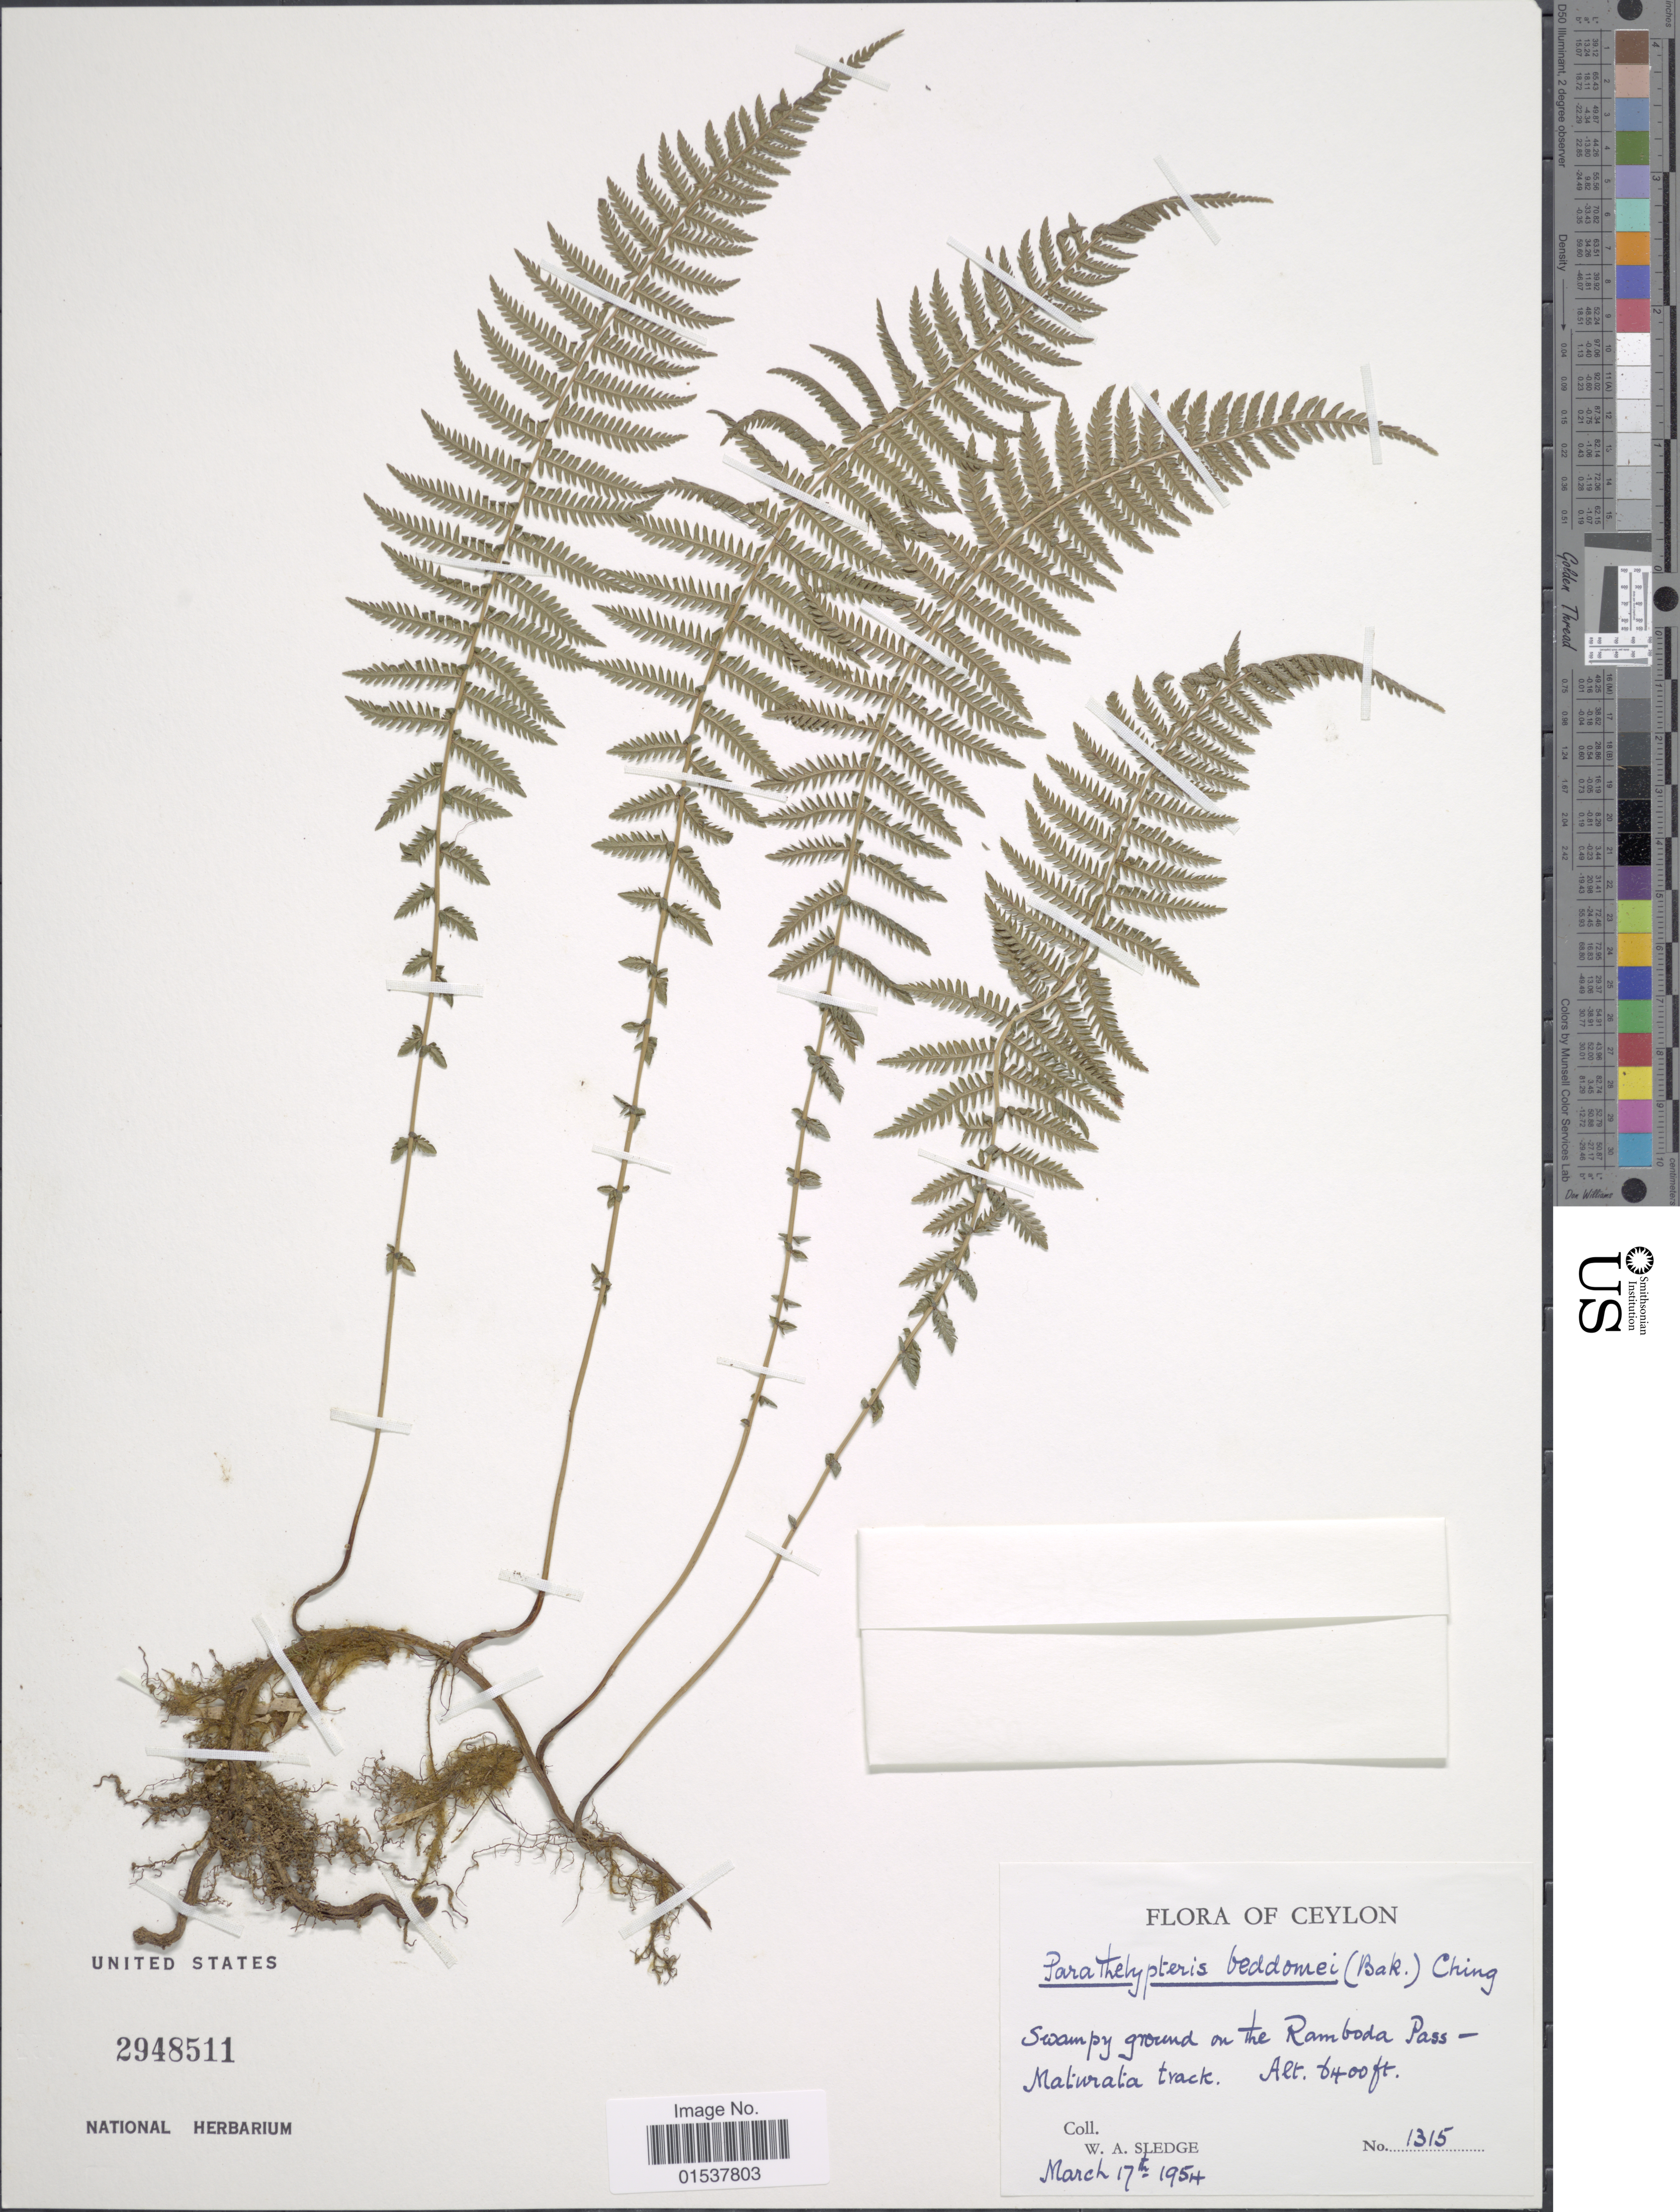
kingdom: Plantae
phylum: Tracheophyta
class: Polypodiopsida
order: Polypodiales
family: Thelypteridaceae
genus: Parathelypteris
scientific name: Parathelypteris beddomei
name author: (Baker) Ching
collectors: W. A. Sledge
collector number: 1315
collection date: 1954-03-17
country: Sri Lanka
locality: Ceylon, swampy ground on the Ramboda Pass- Matwrata track [interpreted]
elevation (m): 1951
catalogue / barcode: US 2948511